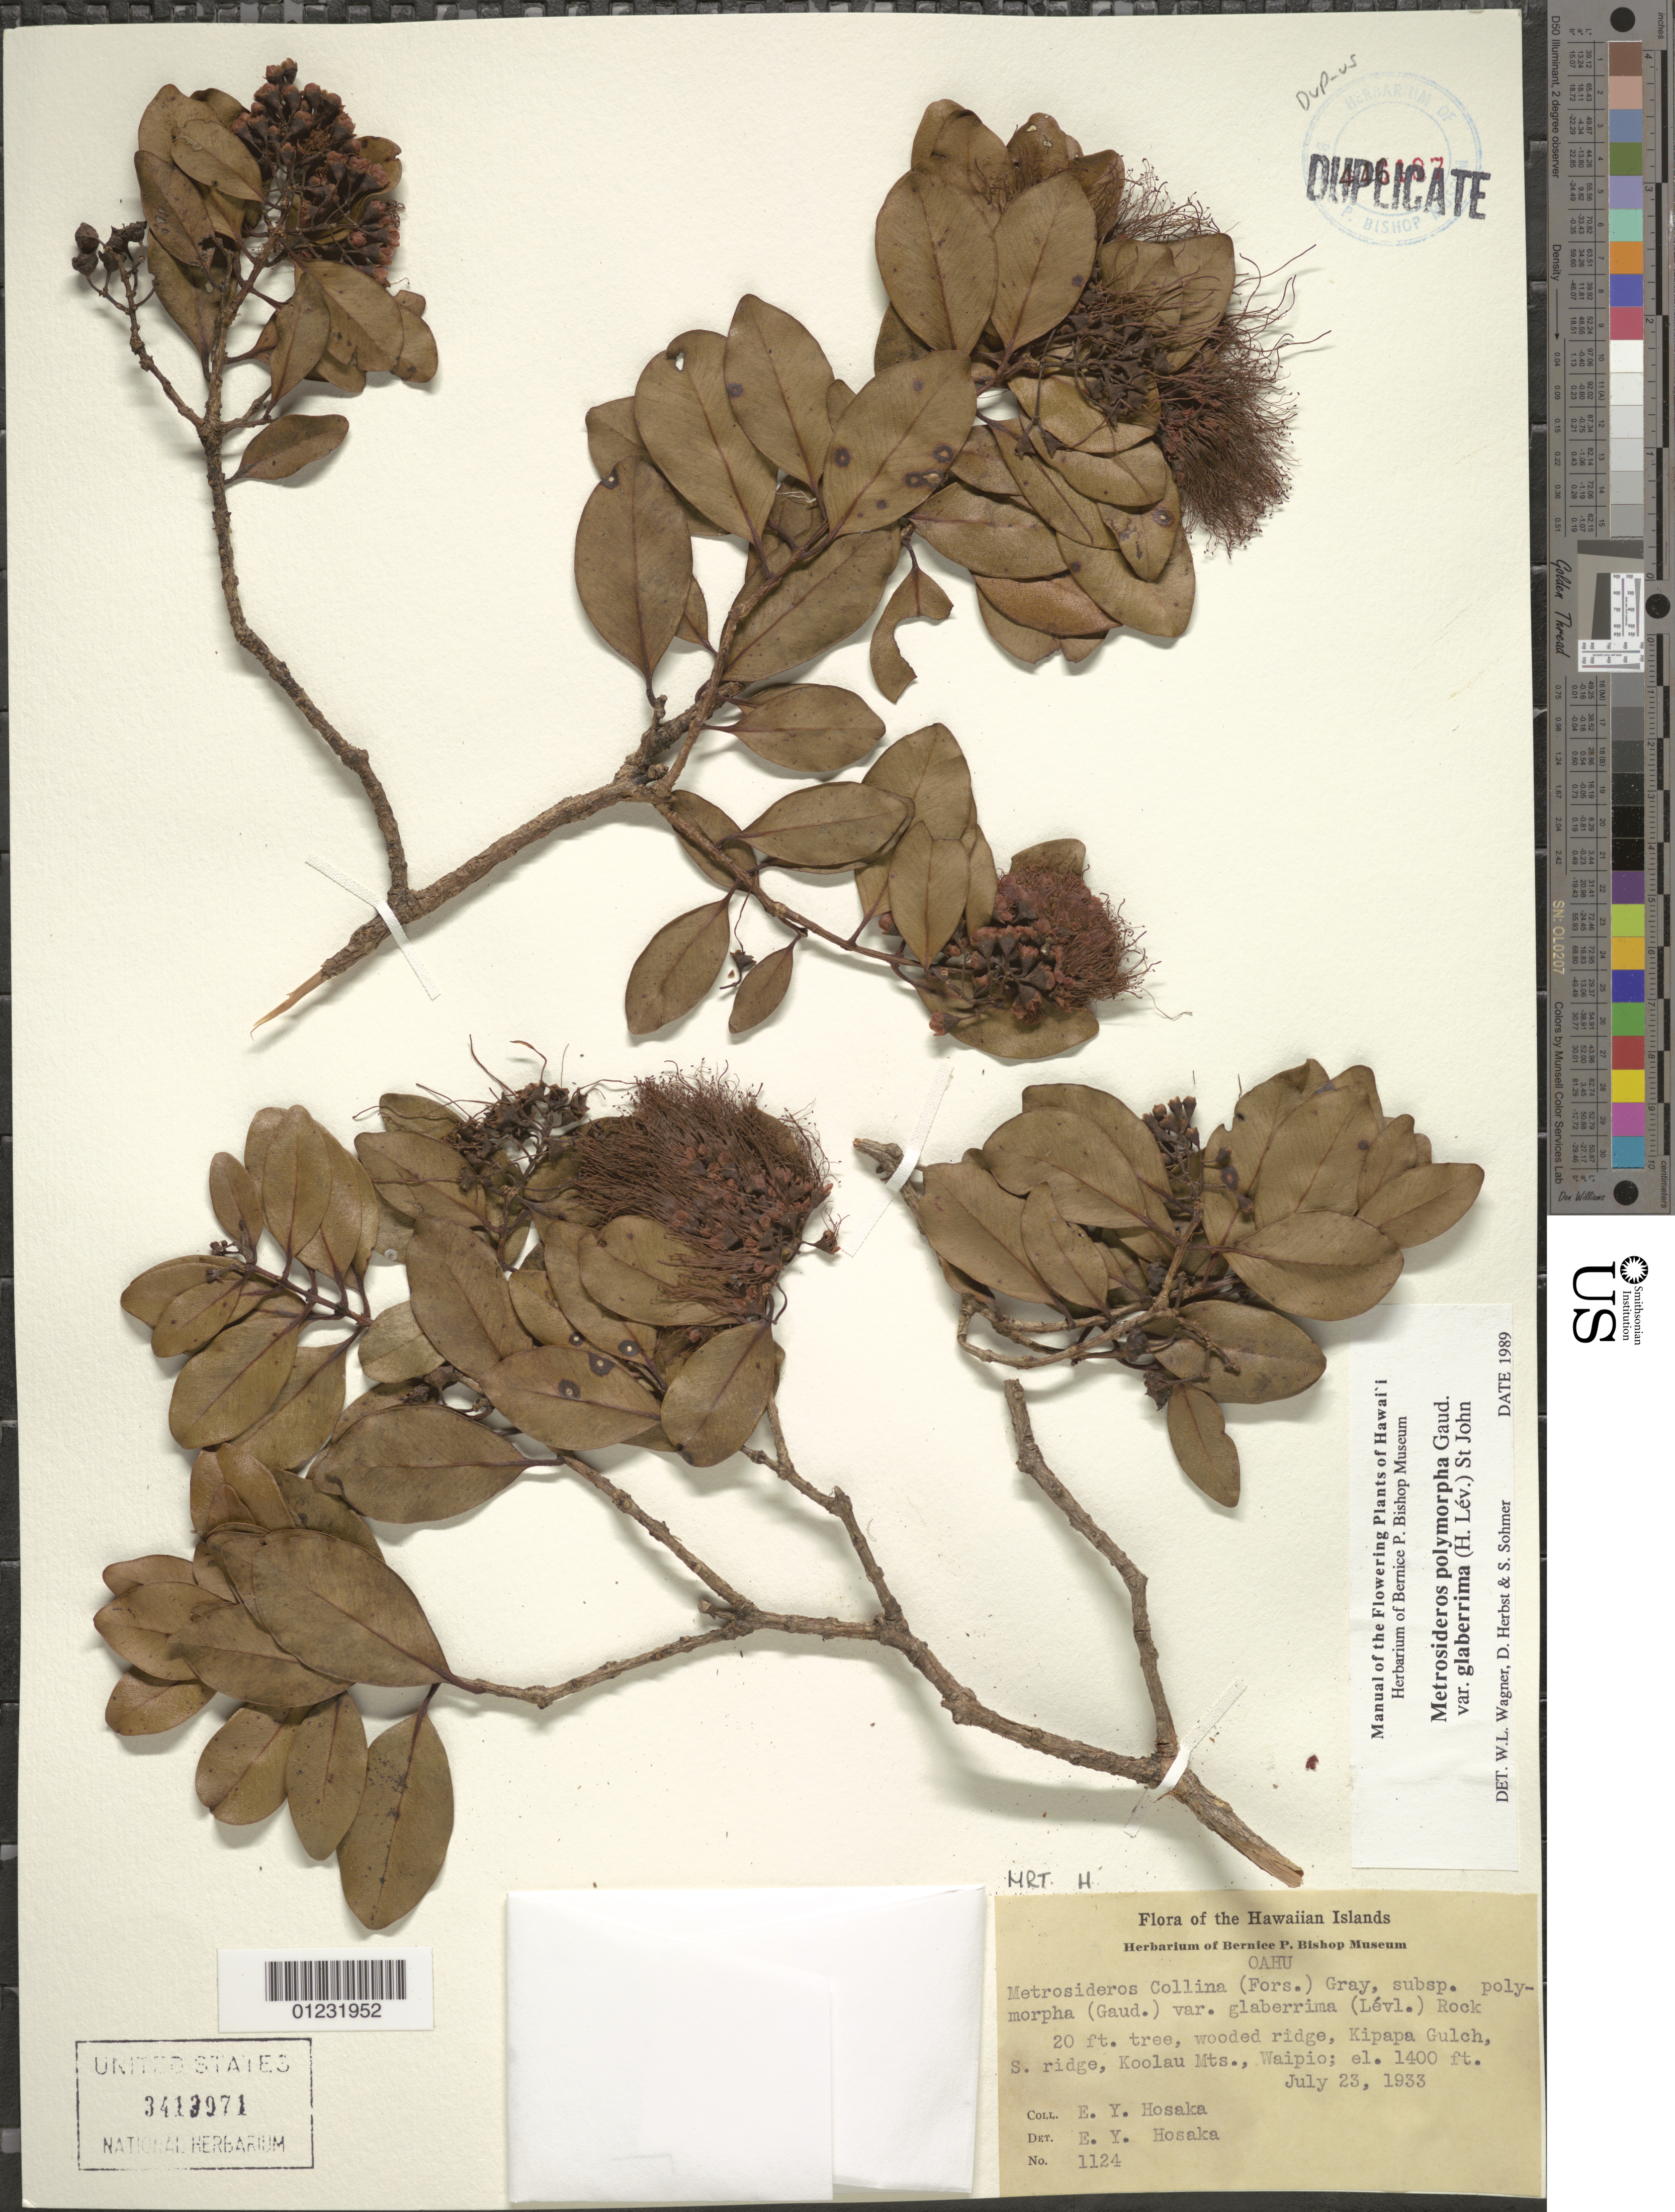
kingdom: Plantae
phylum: Tracheophyta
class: Magnoliopsida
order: Myrtales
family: Myrtaceae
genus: Metrosideros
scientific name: Metrosideros polymorpha var. glaberrima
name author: (H. Lév.) H. St. John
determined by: Wagner, W. L.; Herbst, D. R.; Sohmer, S. H.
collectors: E. Y. Hosaka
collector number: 1124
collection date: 1933-07-23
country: United States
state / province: Hawaii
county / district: Honolulu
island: Oahu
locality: Koolau Mts., Waiio, Kipapa Gulch, S ridge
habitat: On wooded ridge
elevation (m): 427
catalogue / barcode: US 3413971